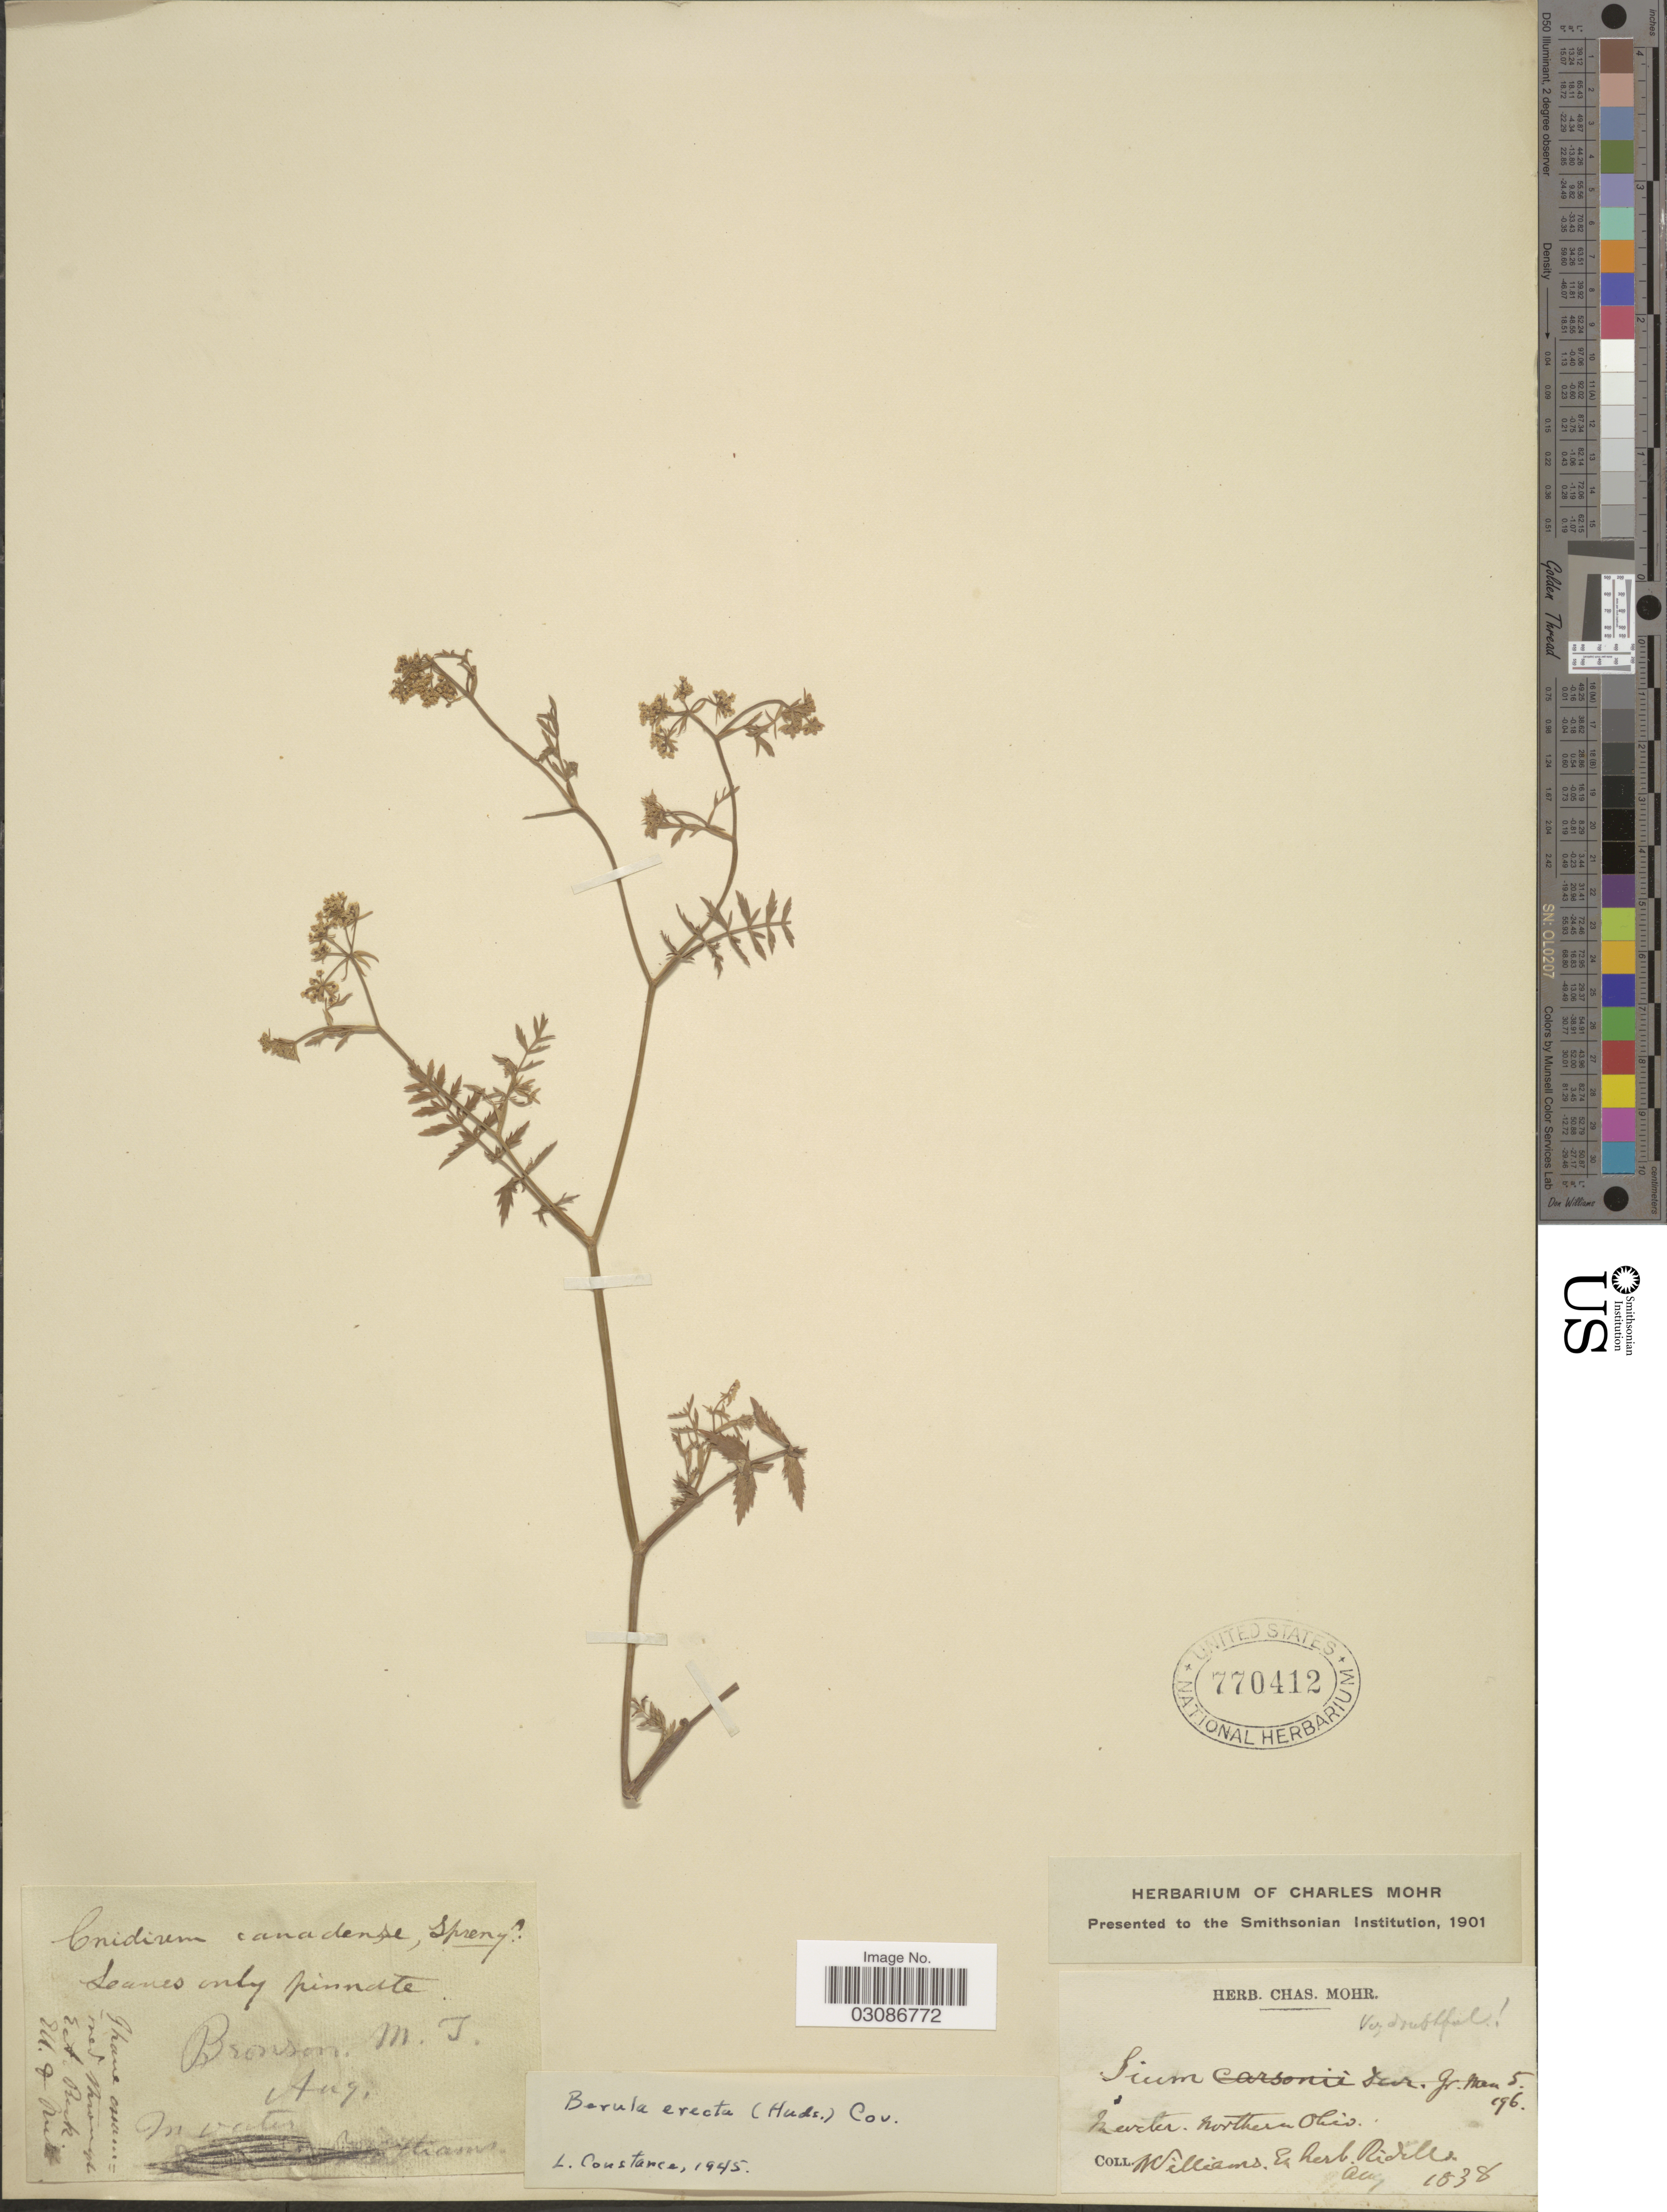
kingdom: Plantae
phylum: Tracheophyta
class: Magnoliopsida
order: Apiales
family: Apiaceae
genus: Berula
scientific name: Berula erecta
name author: (Huds.) Coville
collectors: -- Williams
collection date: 1838-08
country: United States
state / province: Ohio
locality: Northern Ohio. Bronson, M.J. [unsure placement]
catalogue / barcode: US 770412